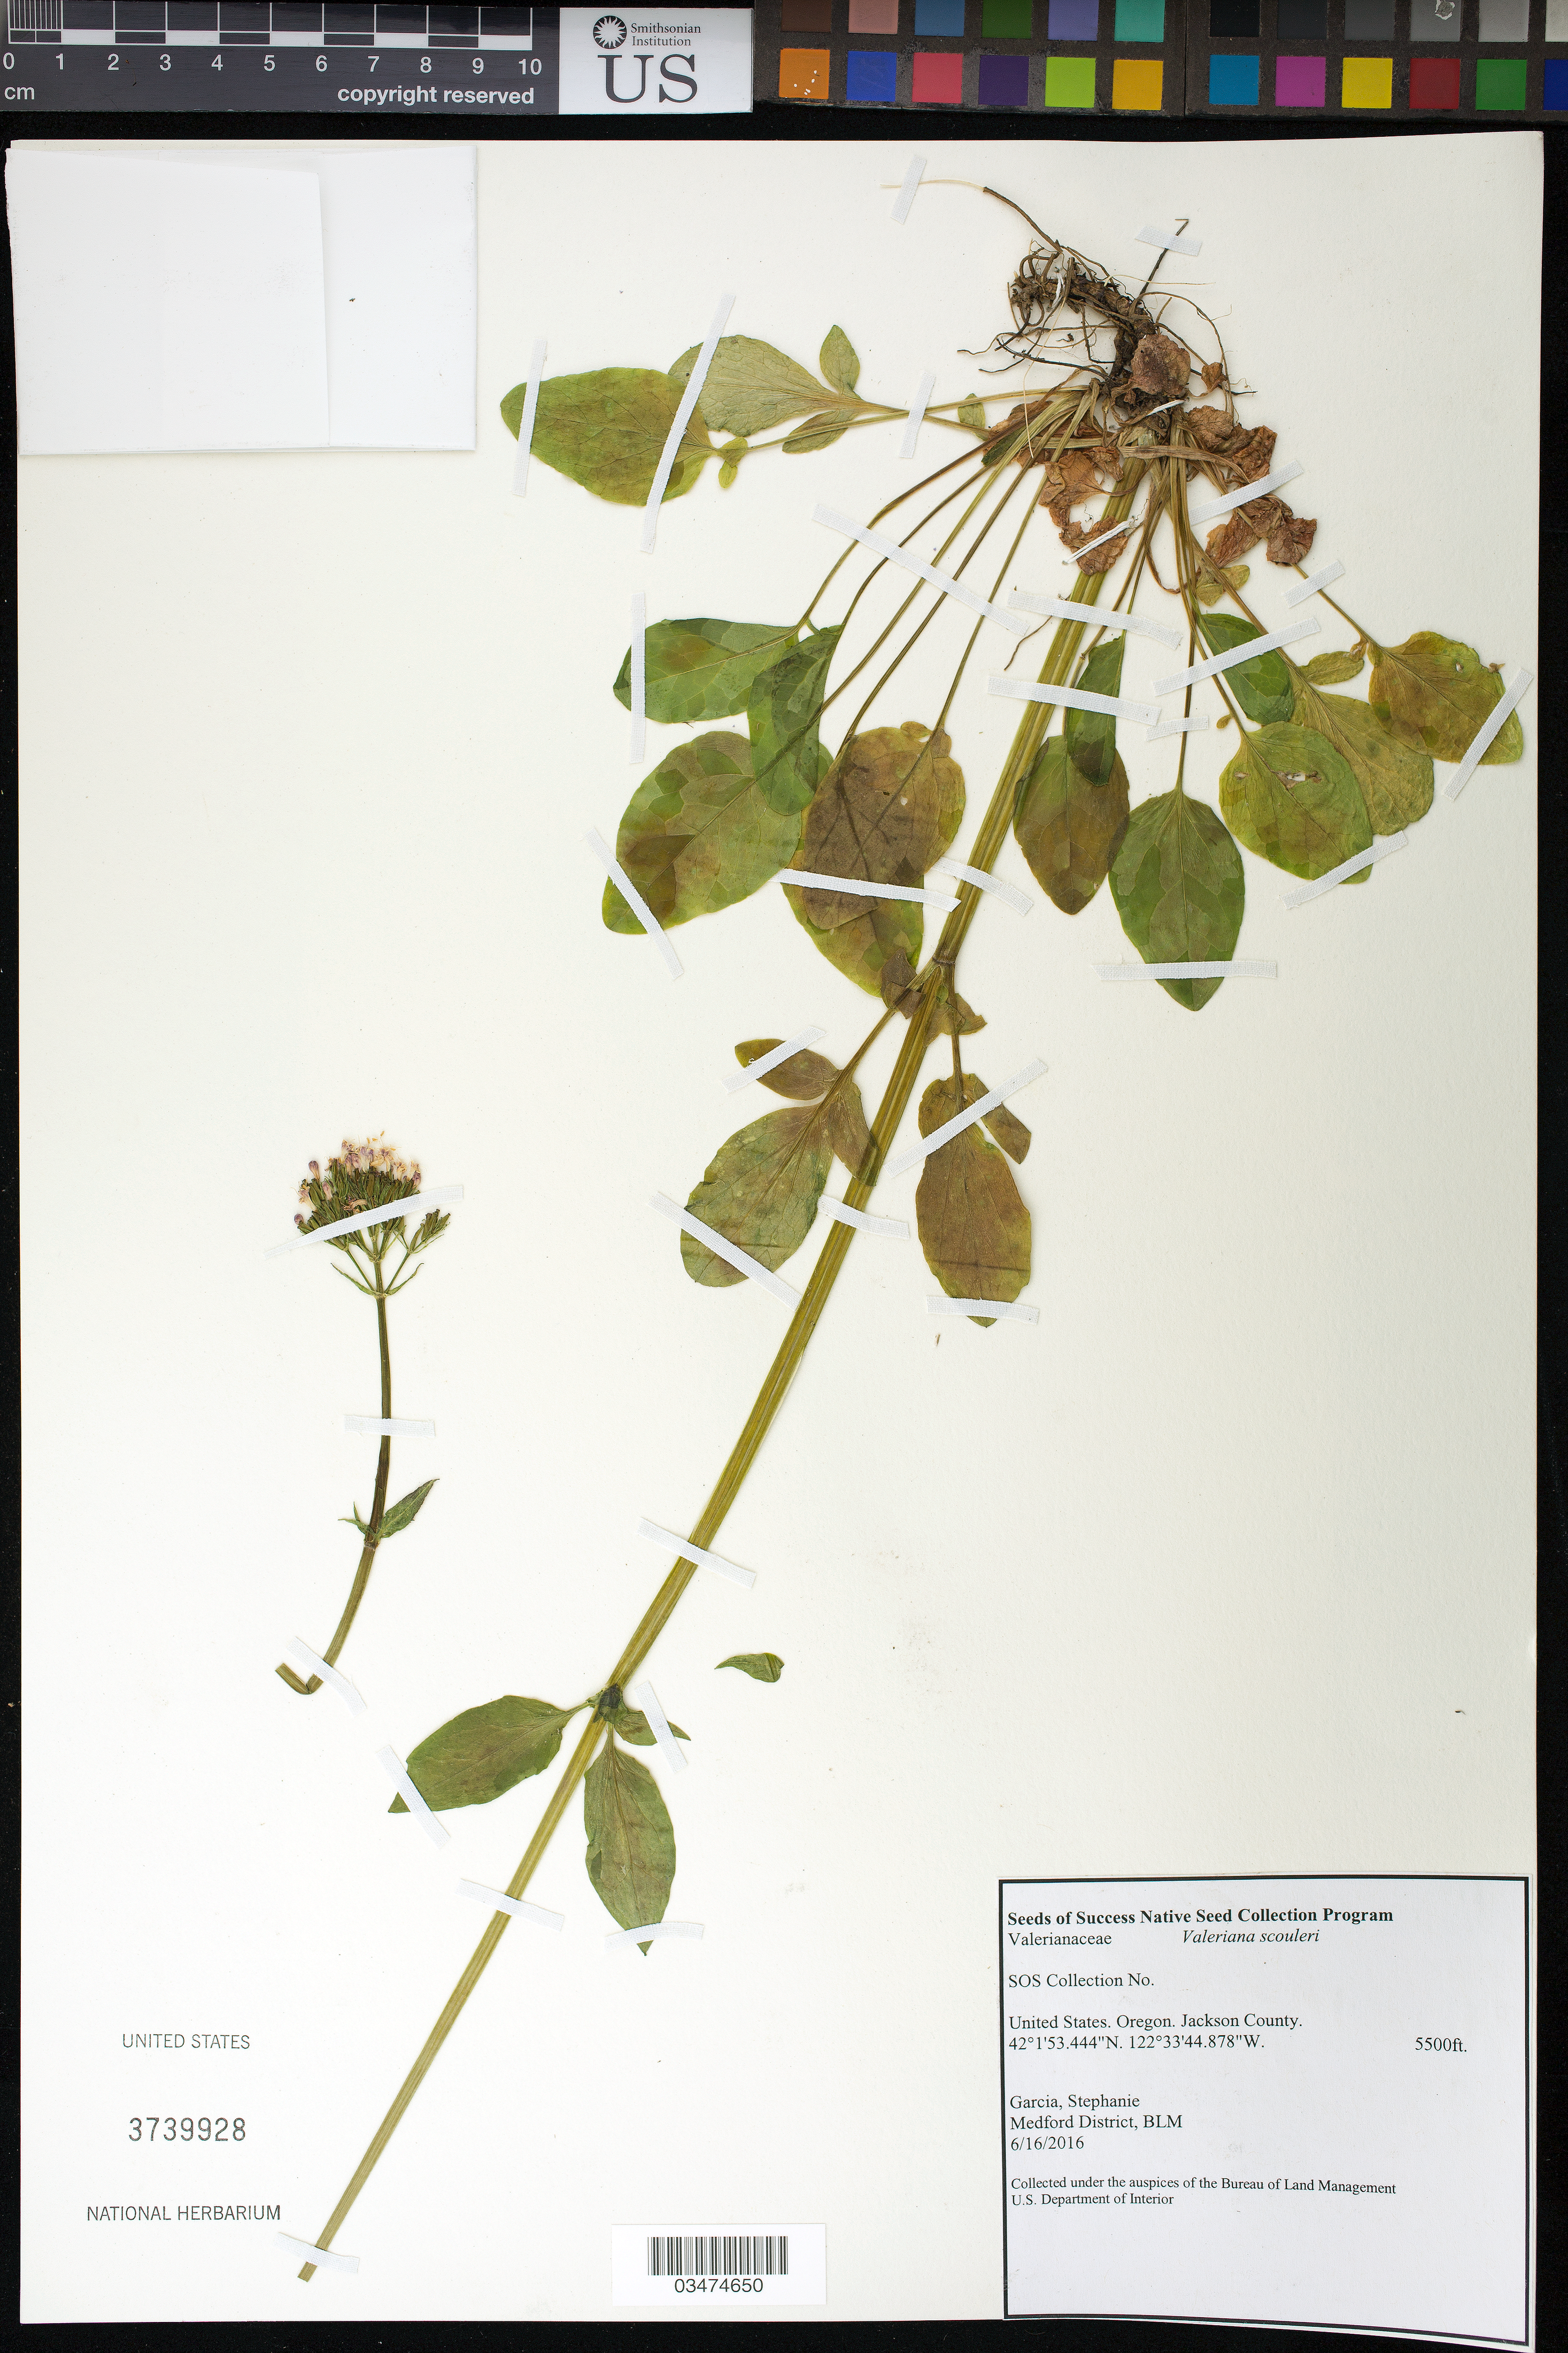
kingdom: Plantae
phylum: Tracheophyta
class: Magnoliopsida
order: Dipsacales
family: Caprifoliaceae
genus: Valeriana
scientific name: Valeriana scouleri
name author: Rydb.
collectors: S. Garcia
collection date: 2016-06-16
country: United States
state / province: Oregon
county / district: Jackson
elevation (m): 1676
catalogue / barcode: US 3739928